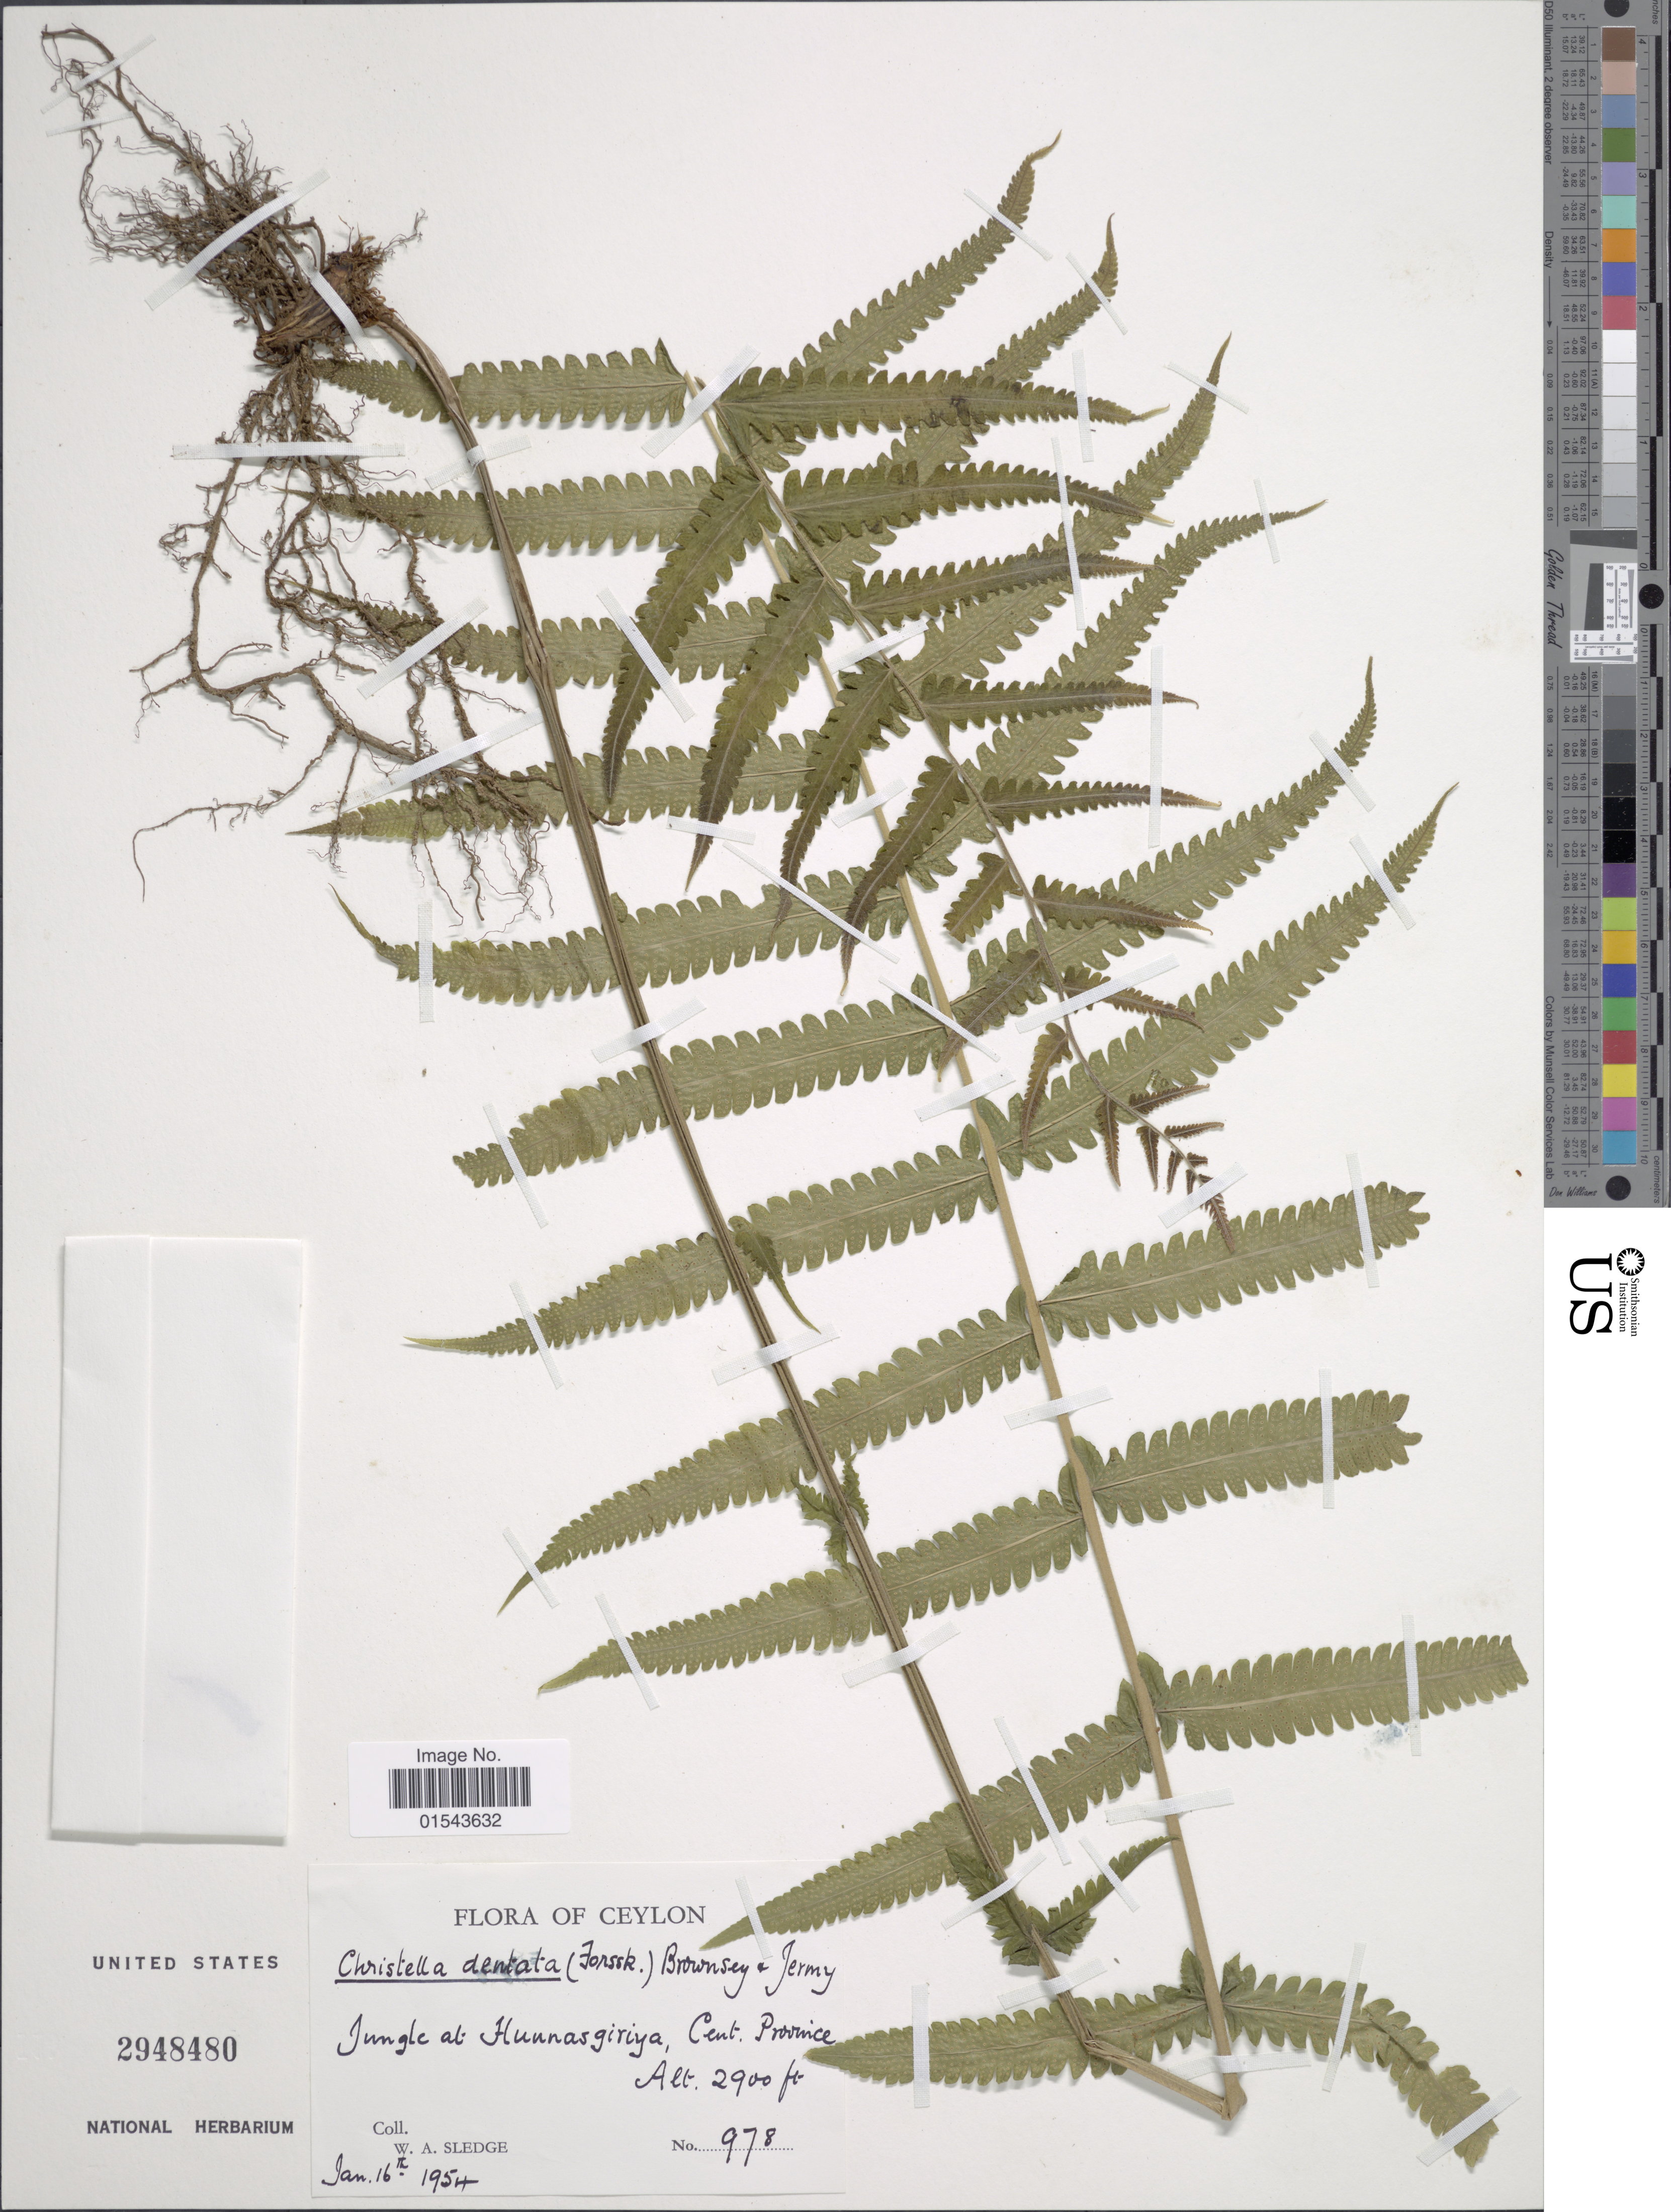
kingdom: Plantae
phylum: Tracheophyta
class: Polypodiopsida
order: Polypodiales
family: Thelypteridaceae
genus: Christella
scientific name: Christella dentata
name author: (Forssk.) Brownsey & Jermy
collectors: W. A. Sledge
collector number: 978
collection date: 1954-01-16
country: Sri Lanka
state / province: Central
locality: Ceylon. Jungle at Hunnasgiriya, Central Province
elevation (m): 884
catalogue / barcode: US 2948480